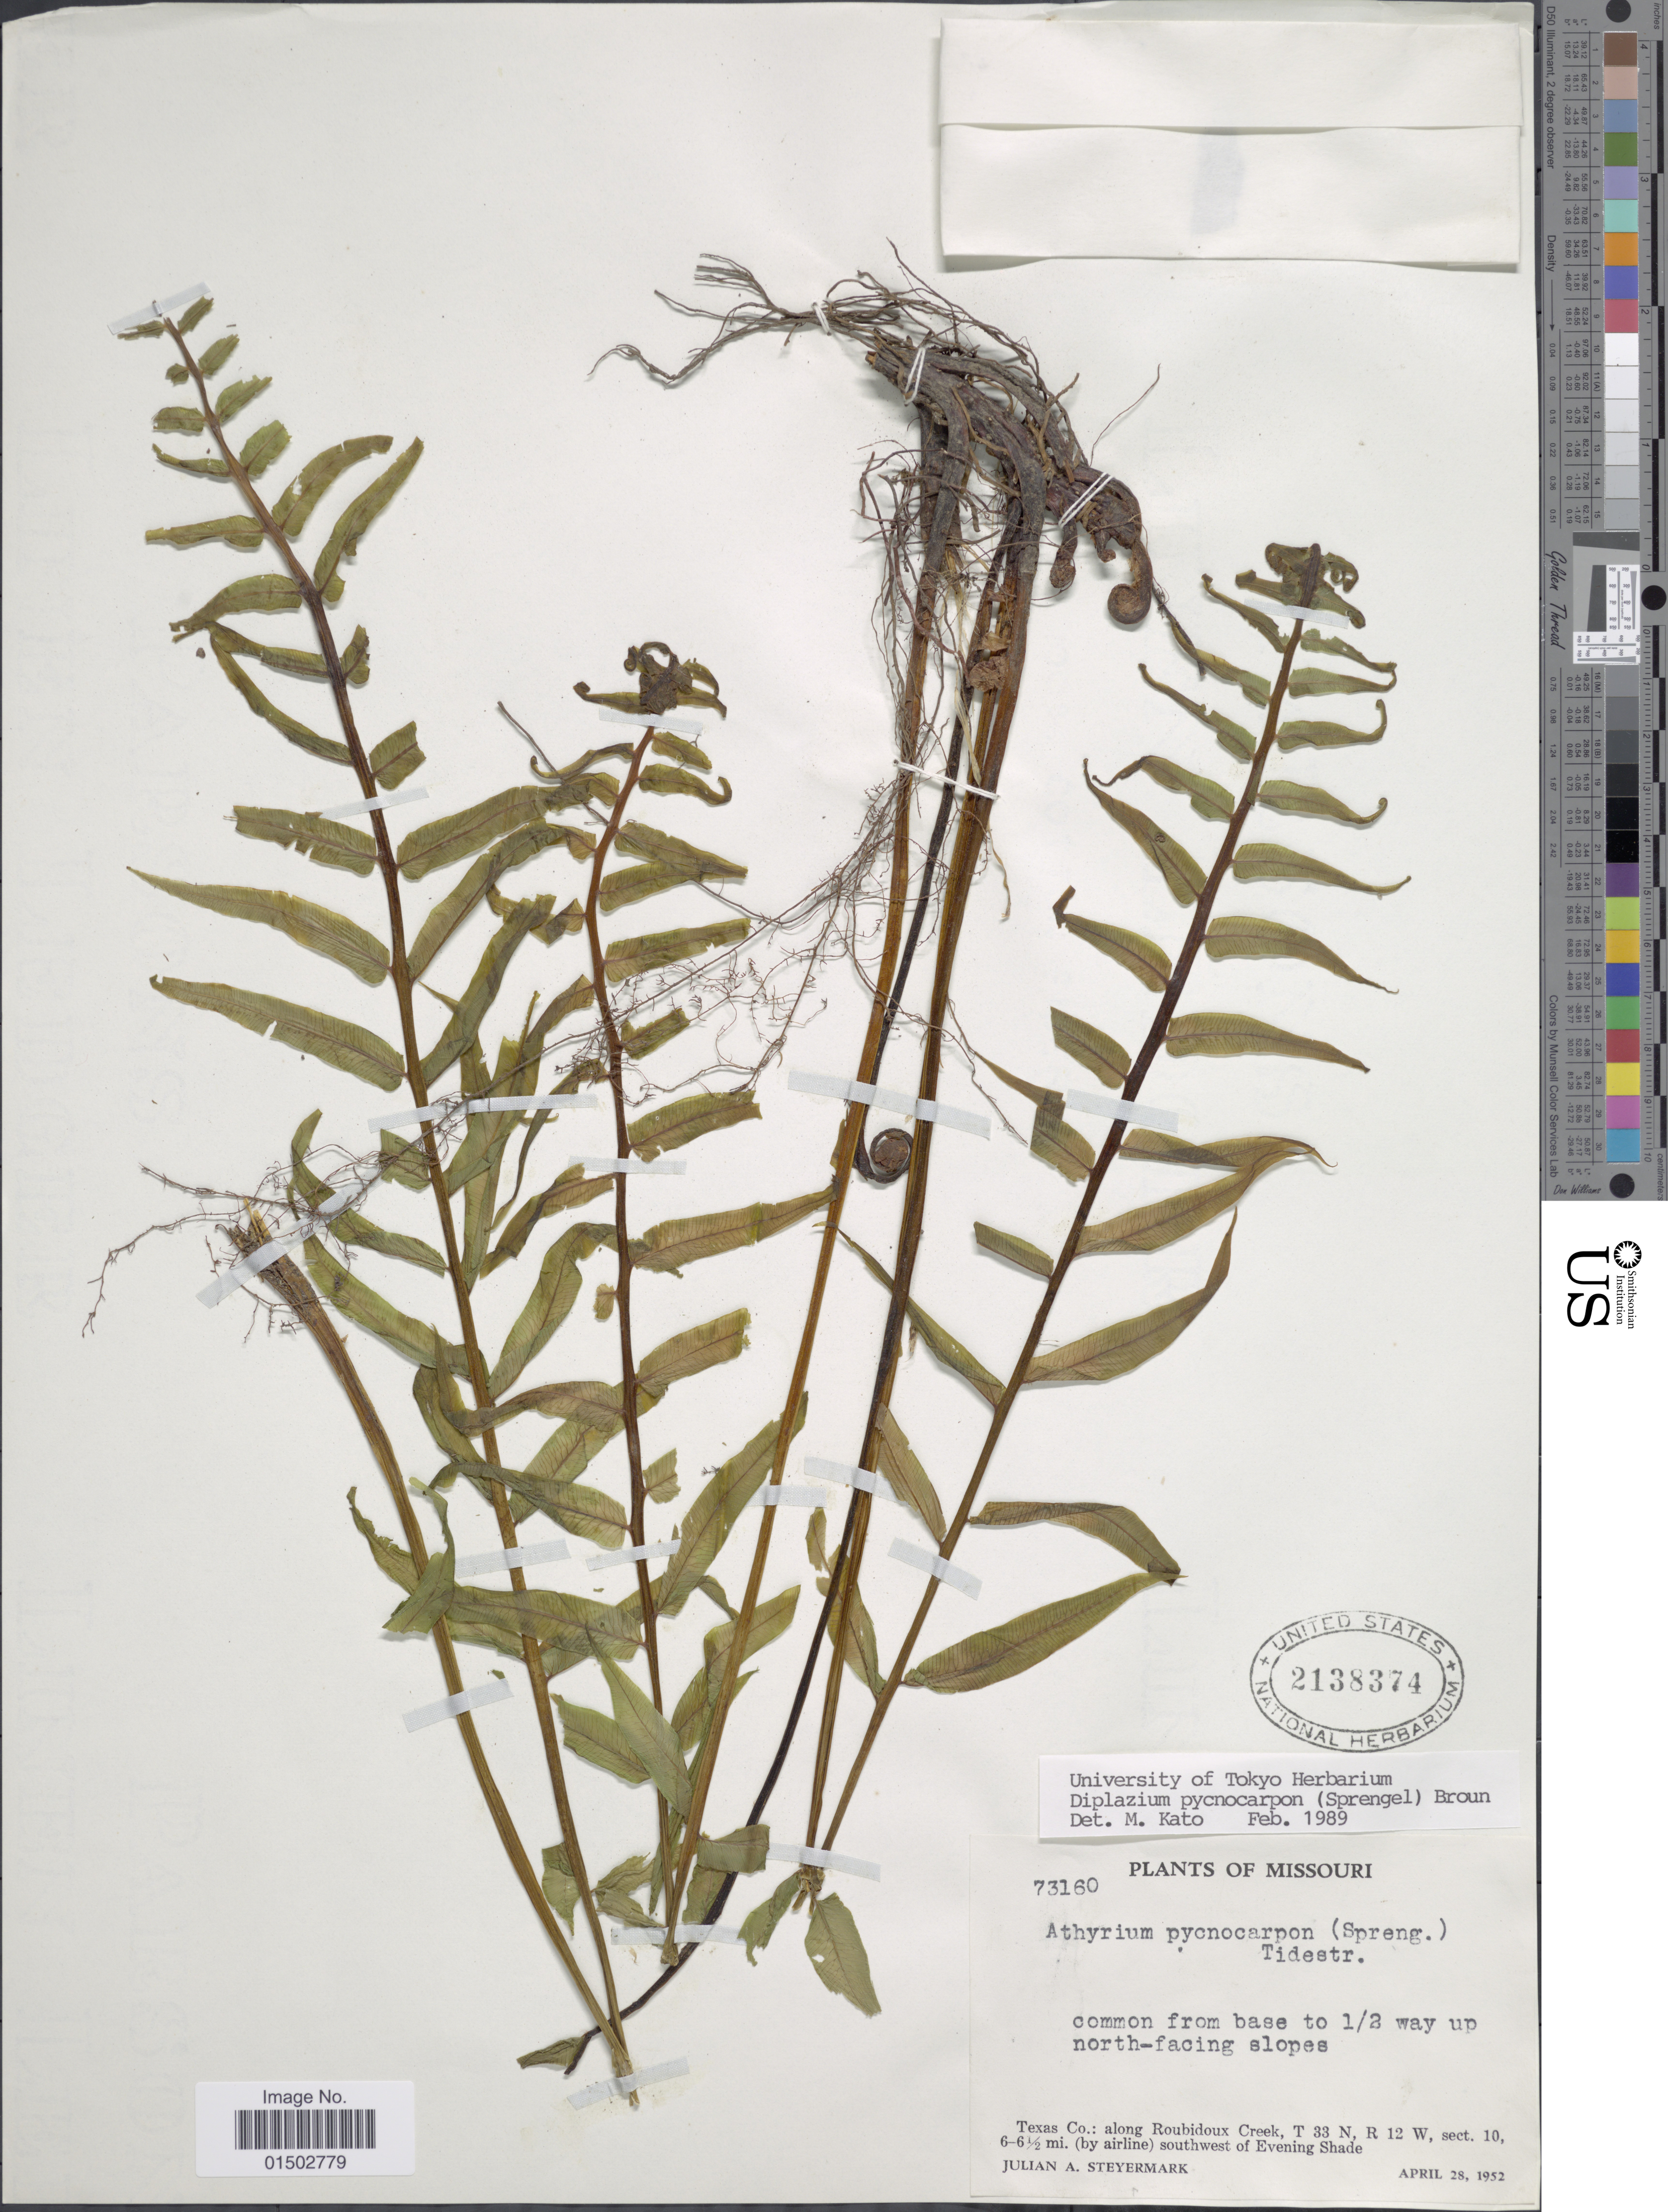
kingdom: Plantae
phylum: Tracheophyta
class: Polypodiopsida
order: Polypodiales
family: Diplaziopsidaceae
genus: Homalosorus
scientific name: Homalosorus pycnocarpos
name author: (Spreng.) Pic. Serm.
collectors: J. Steyermark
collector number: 73160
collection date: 1952-04-28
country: United States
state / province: Texas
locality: Texas Co.,: along Roubidoux Creek, sect. 10, 6- 6 1/2 mi. (by airline) southwest of Evening Shade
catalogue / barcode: US 2138374